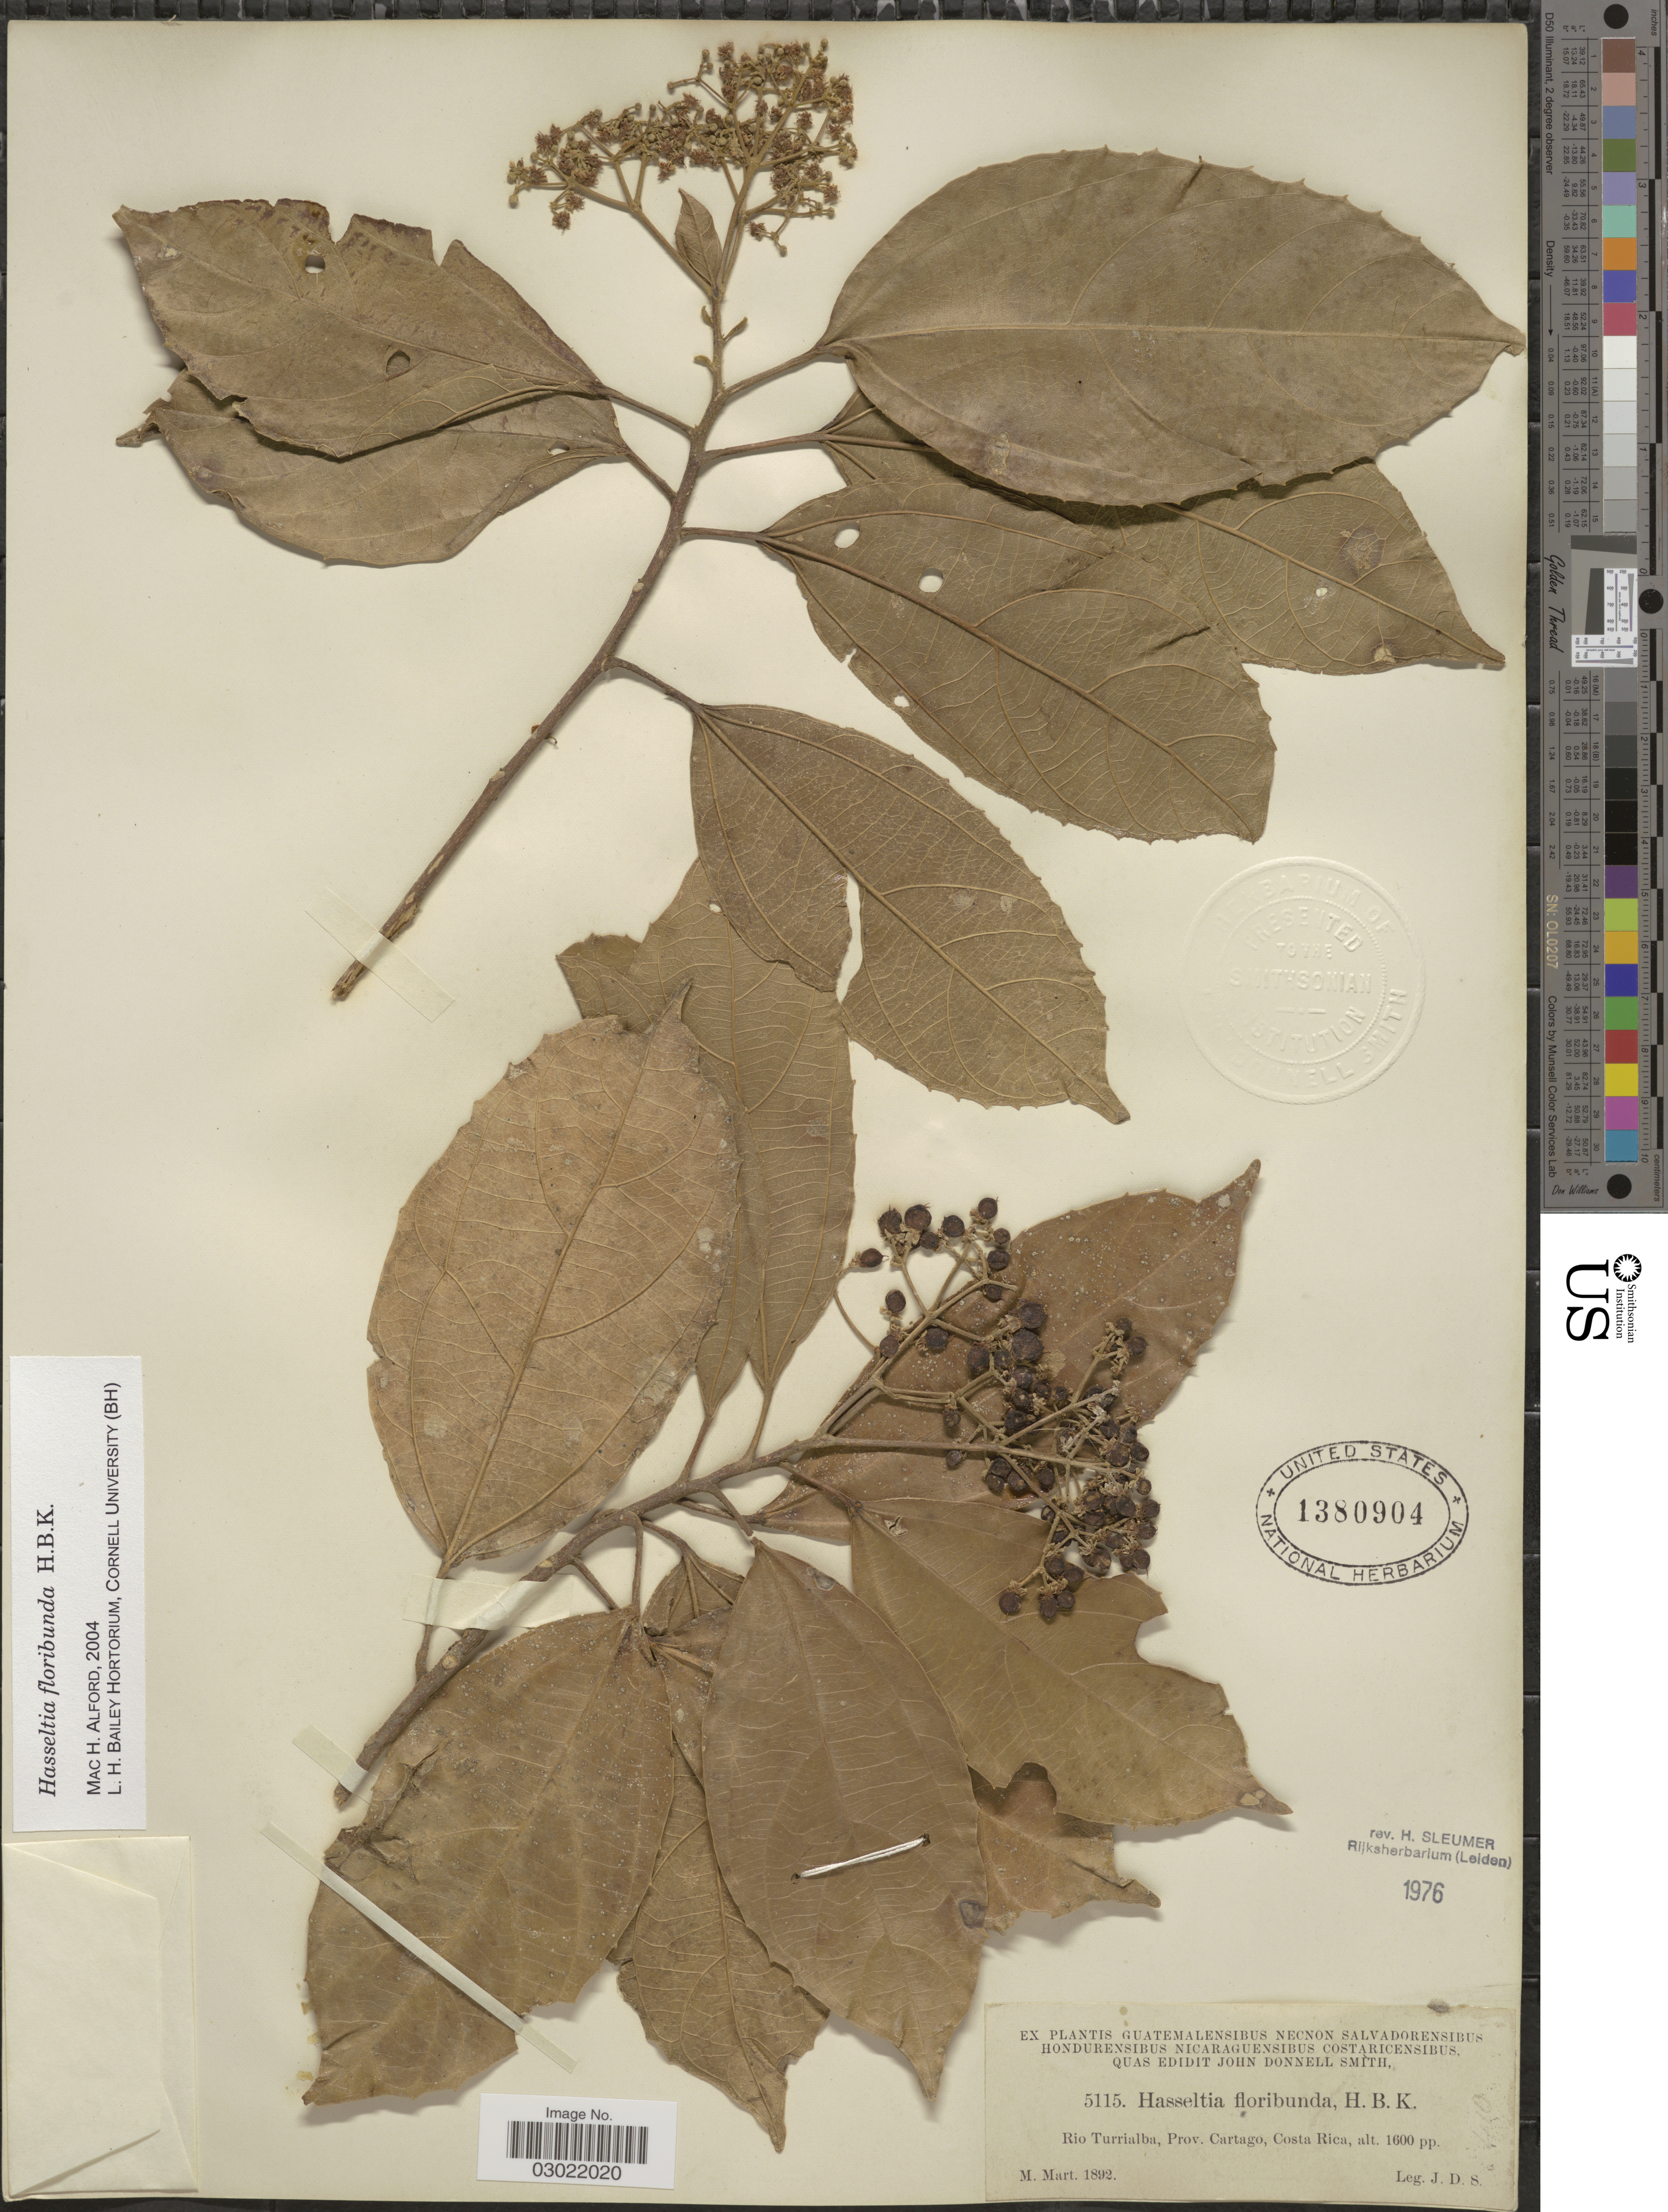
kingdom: Plantae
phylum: Tracheophyta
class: Magnoliopsida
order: Malpighiales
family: Salicaceae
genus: Hasseltia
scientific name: Hasseltia floribunda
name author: Kunth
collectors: J. Donnell Smith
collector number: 5115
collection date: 1892-03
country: Costa Rica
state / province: Cartago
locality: Rio Turrialba.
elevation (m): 488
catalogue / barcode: US 1380904